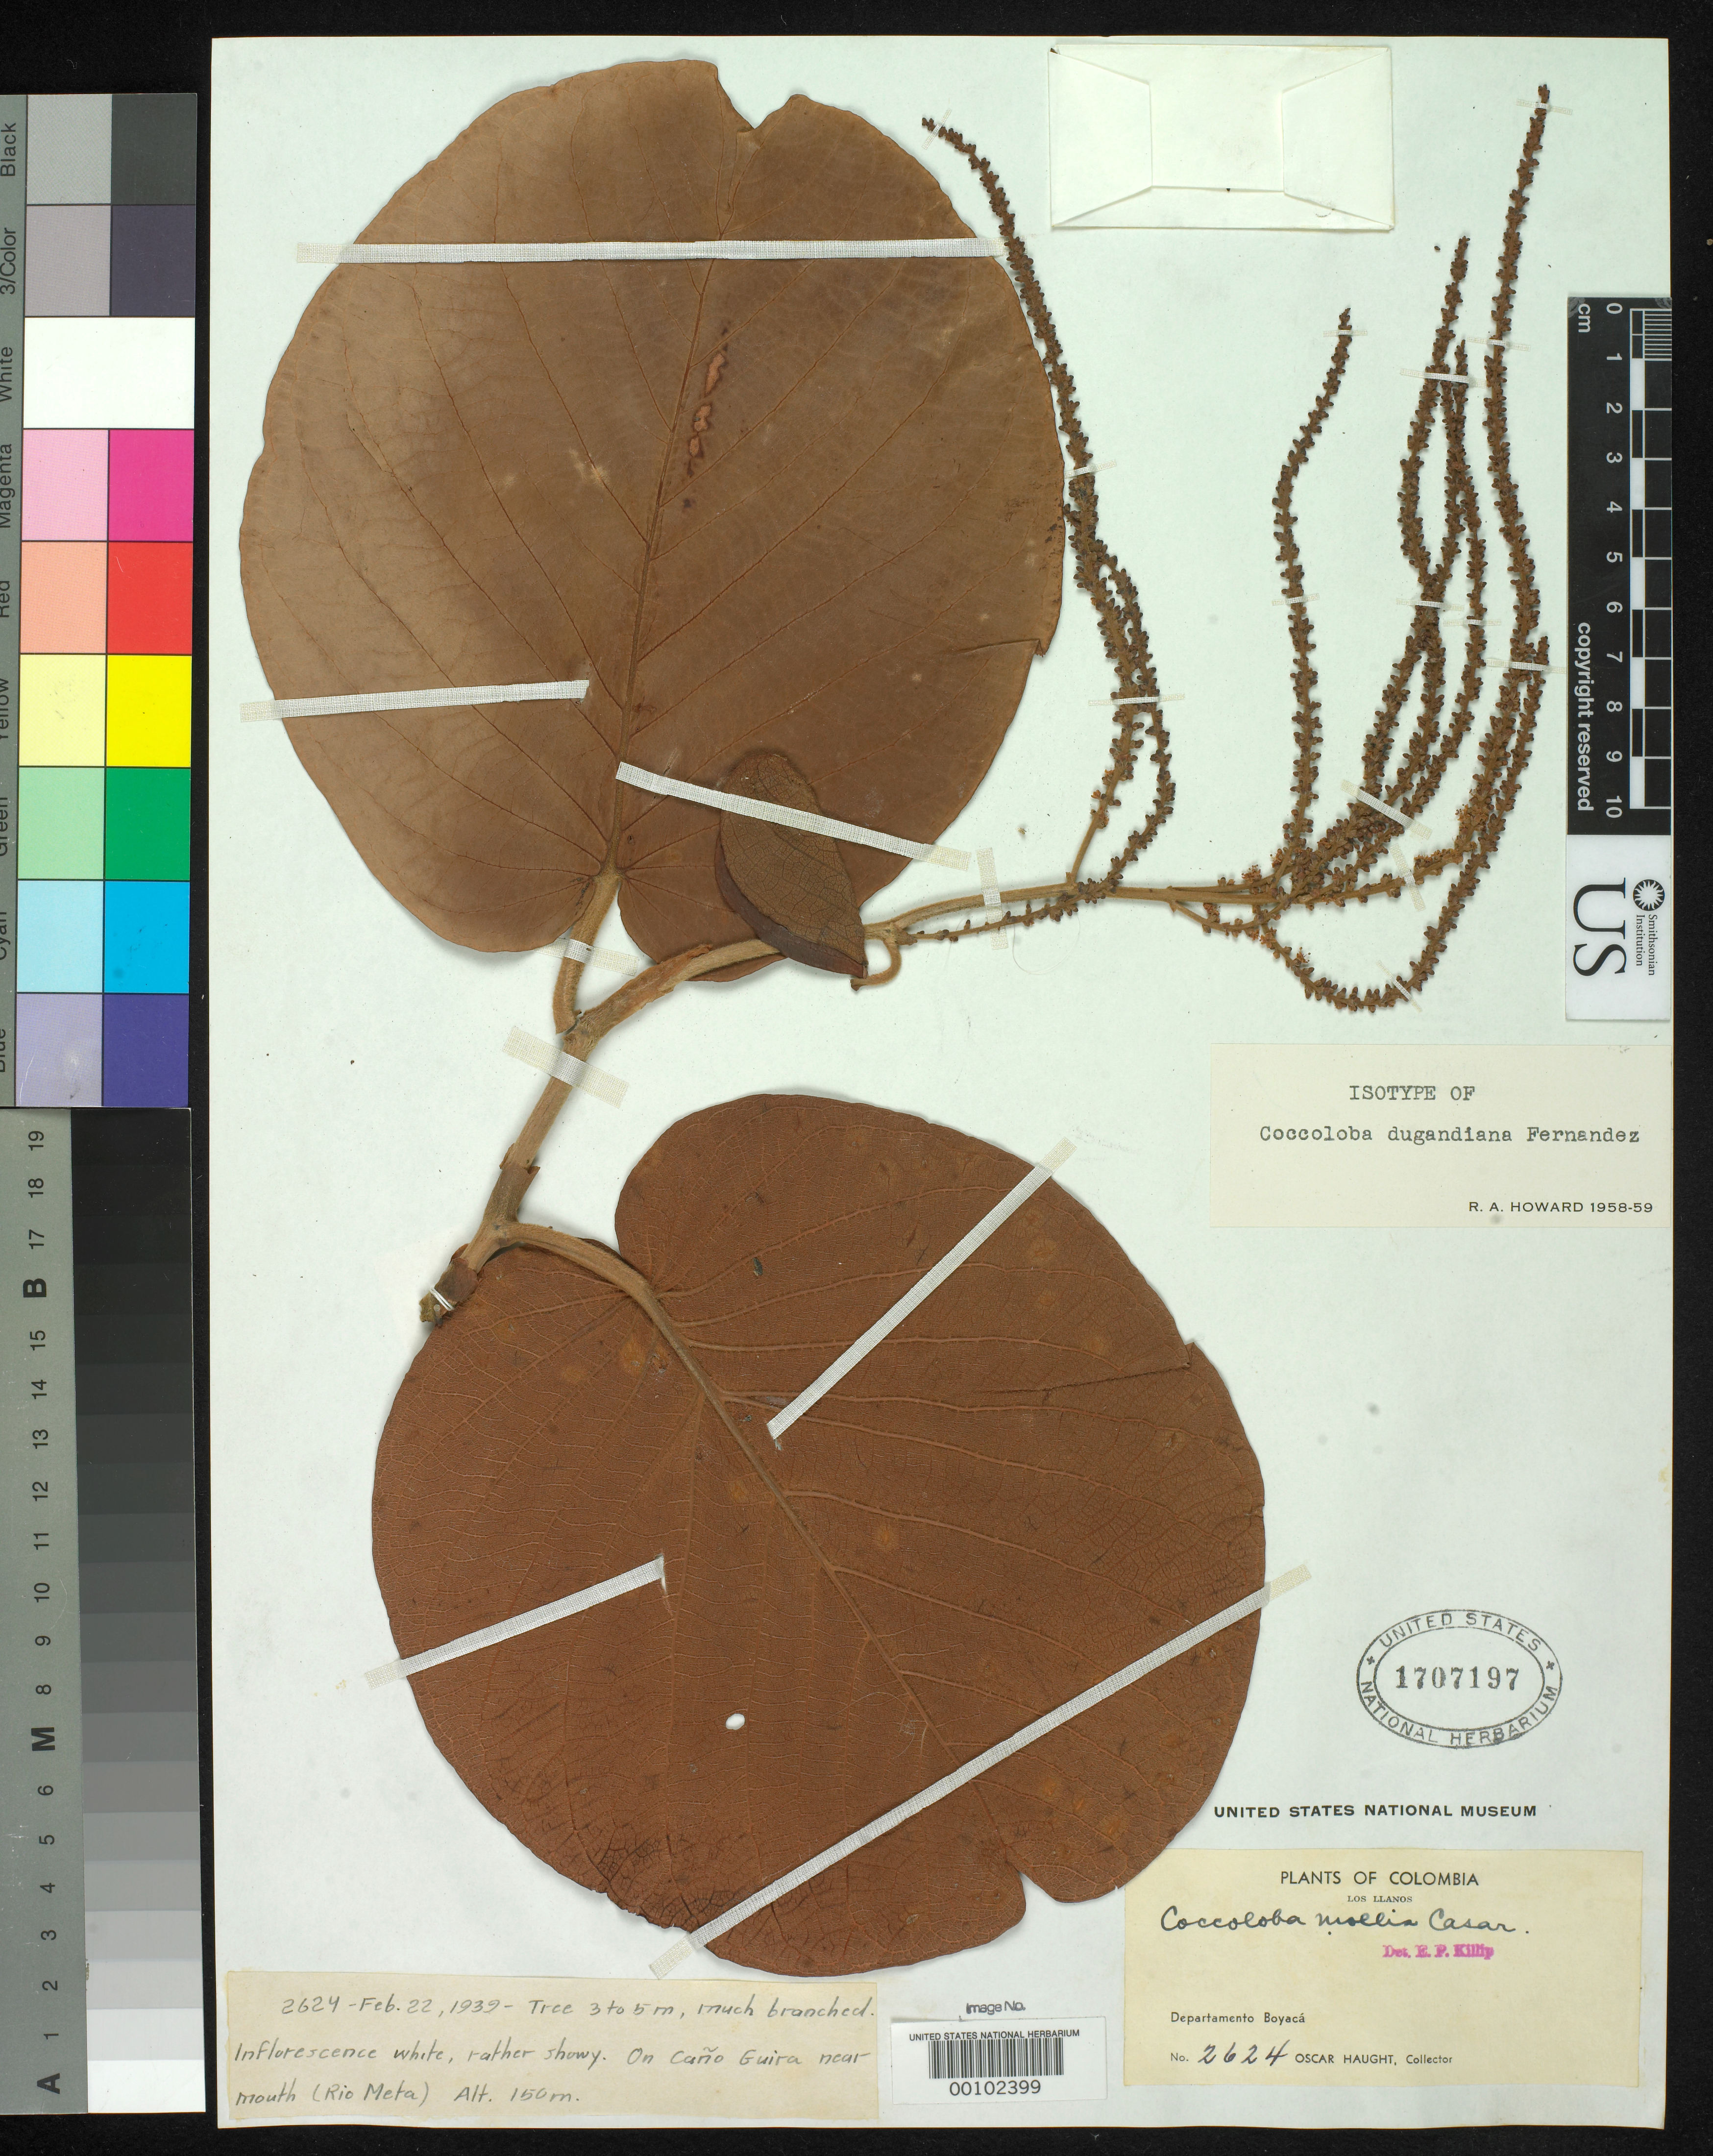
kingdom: Plantae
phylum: Tracheophyta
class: Magnoliopsida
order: Caryophyllales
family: Polygonaceae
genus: Coccoloba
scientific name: Coccoloba dugandiana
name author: A. Fernández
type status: Isotype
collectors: O. L. Haught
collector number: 2624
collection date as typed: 22 Feb 1939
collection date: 1939-02-22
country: Colombia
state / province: Boyacá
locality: Caño Guira near mouth, Rio Meta.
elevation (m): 150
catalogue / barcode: US 1707197